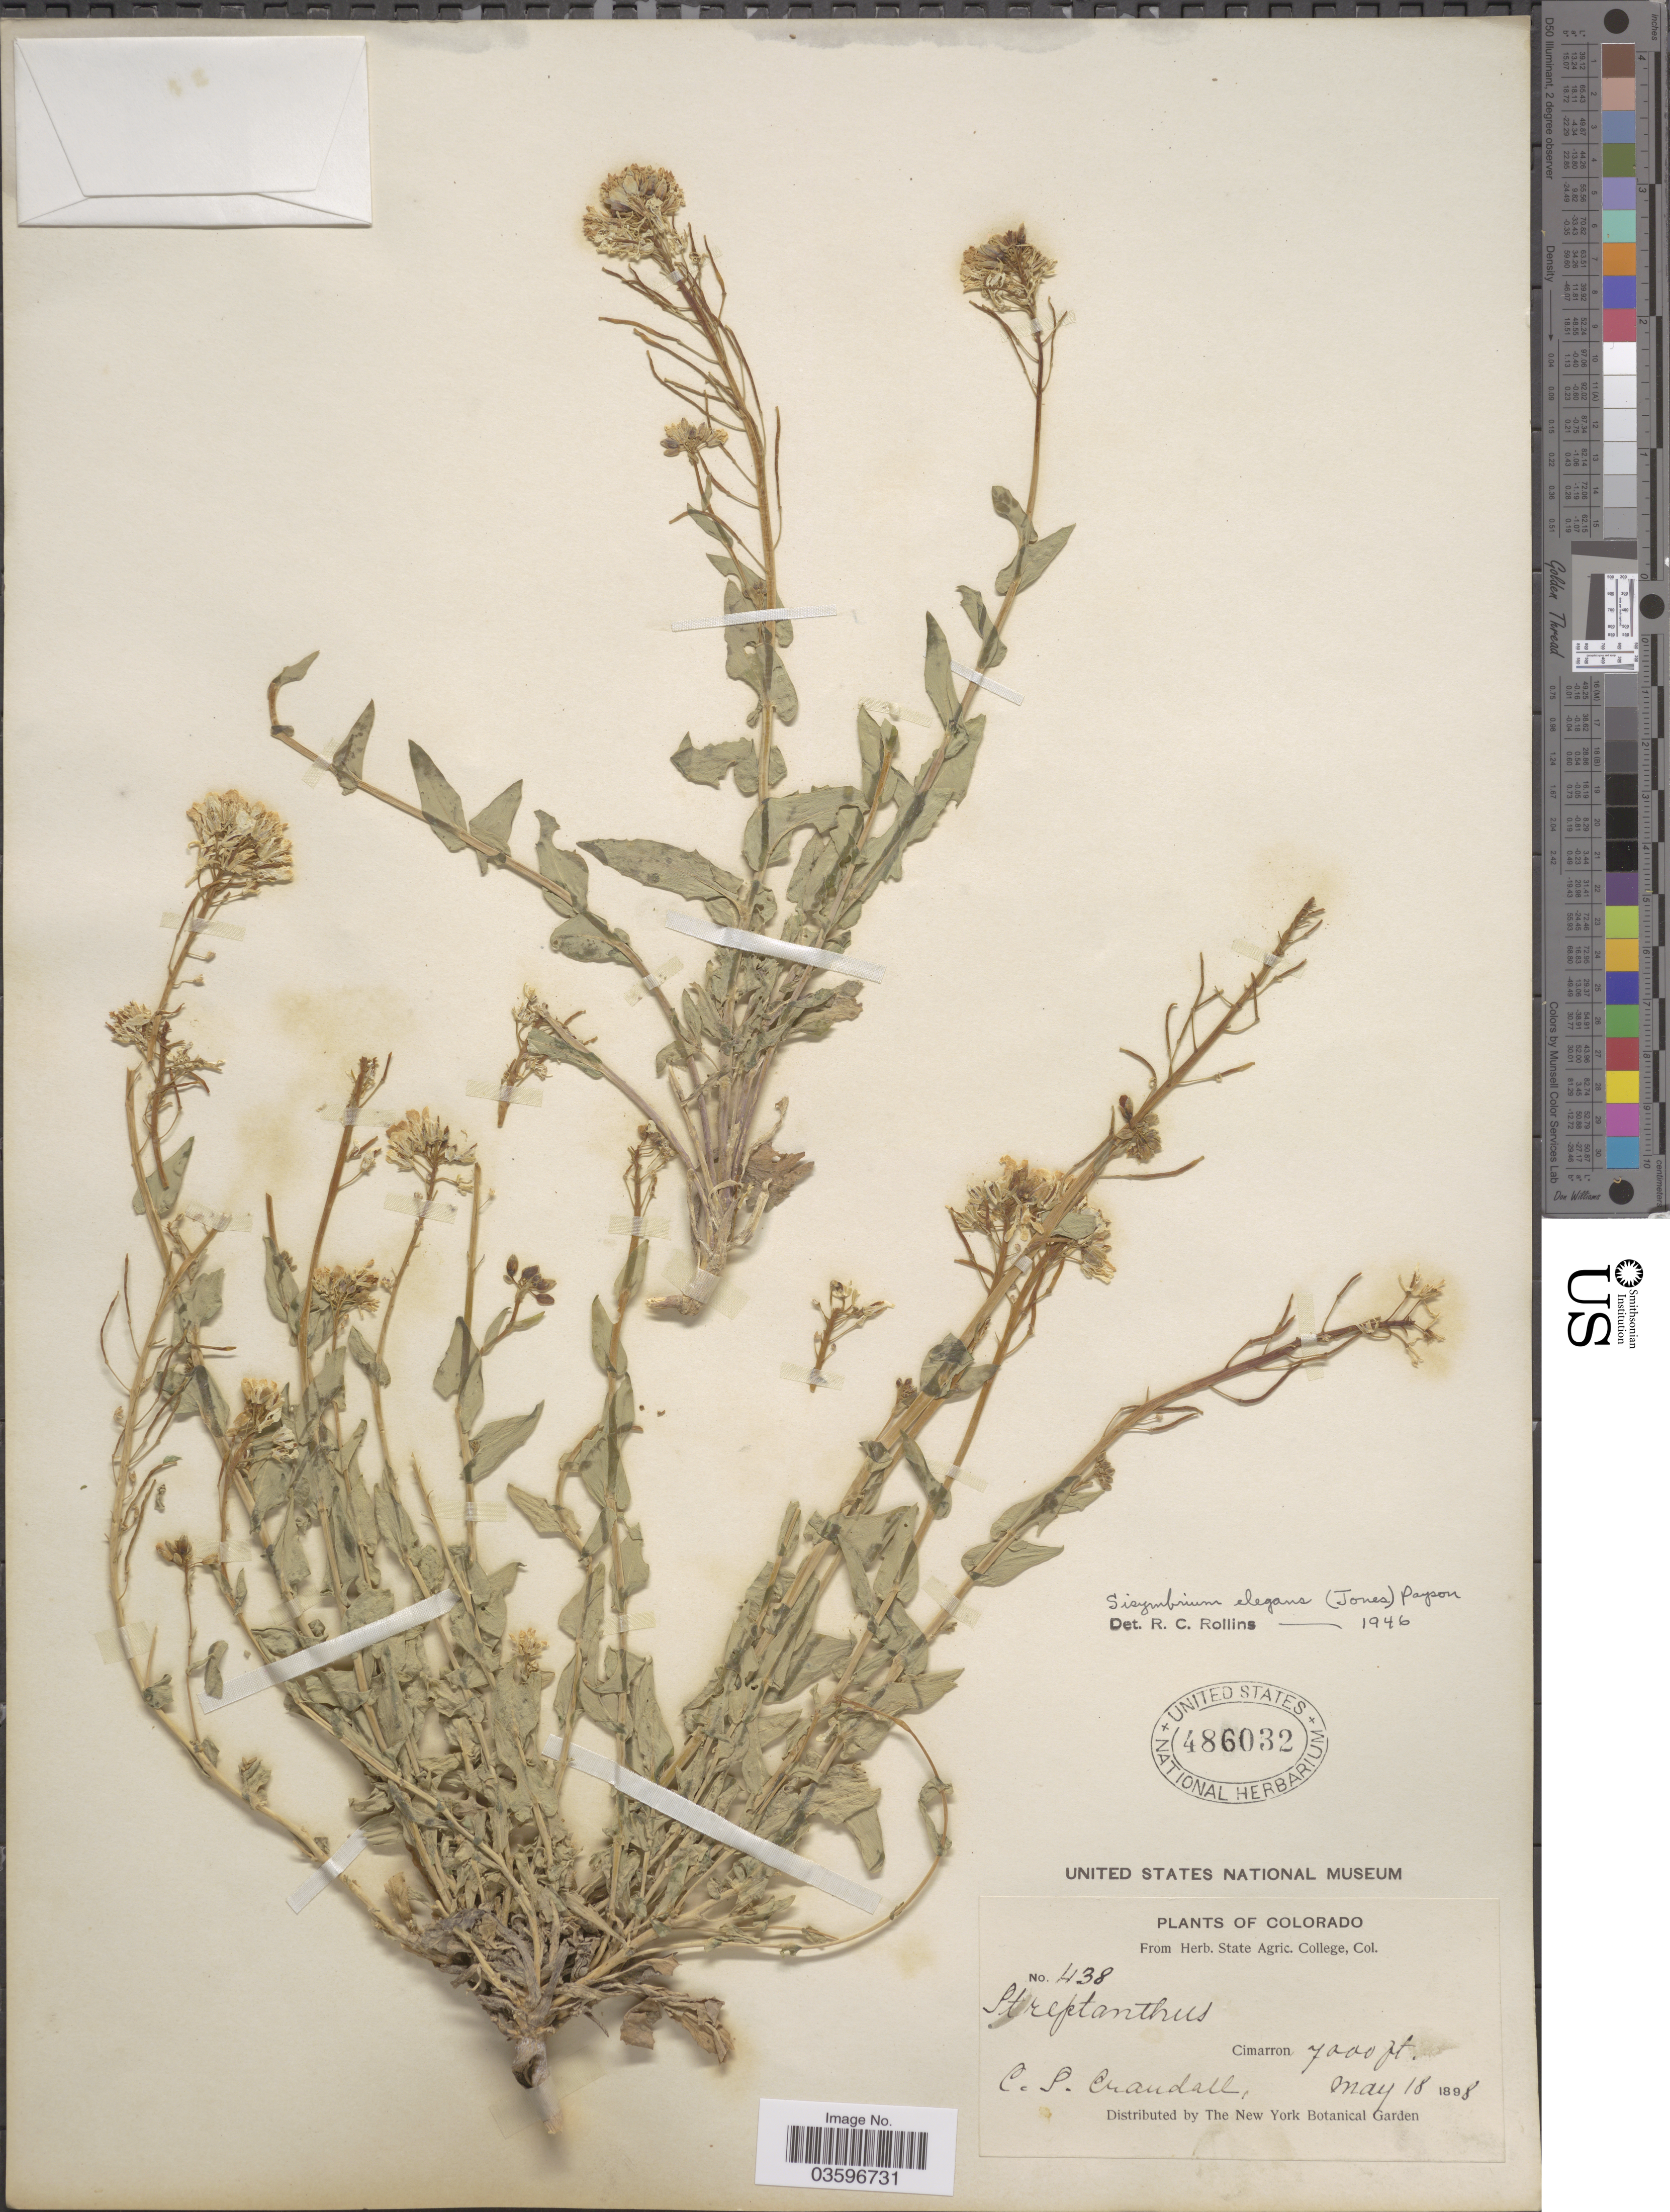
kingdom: Plantae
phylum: Tracheophyta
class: Magnoliopsida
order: Brassicales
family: Brassicaceae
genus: Thelypodiopsis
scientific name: Thelypodiopsis elegans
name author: (M.E. Jones) Rydb.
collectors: C. Crandall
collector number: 438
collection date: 1898-05-18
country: United States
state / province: Colorado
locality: Cimarron.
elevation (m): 2134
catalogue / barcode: US 486032